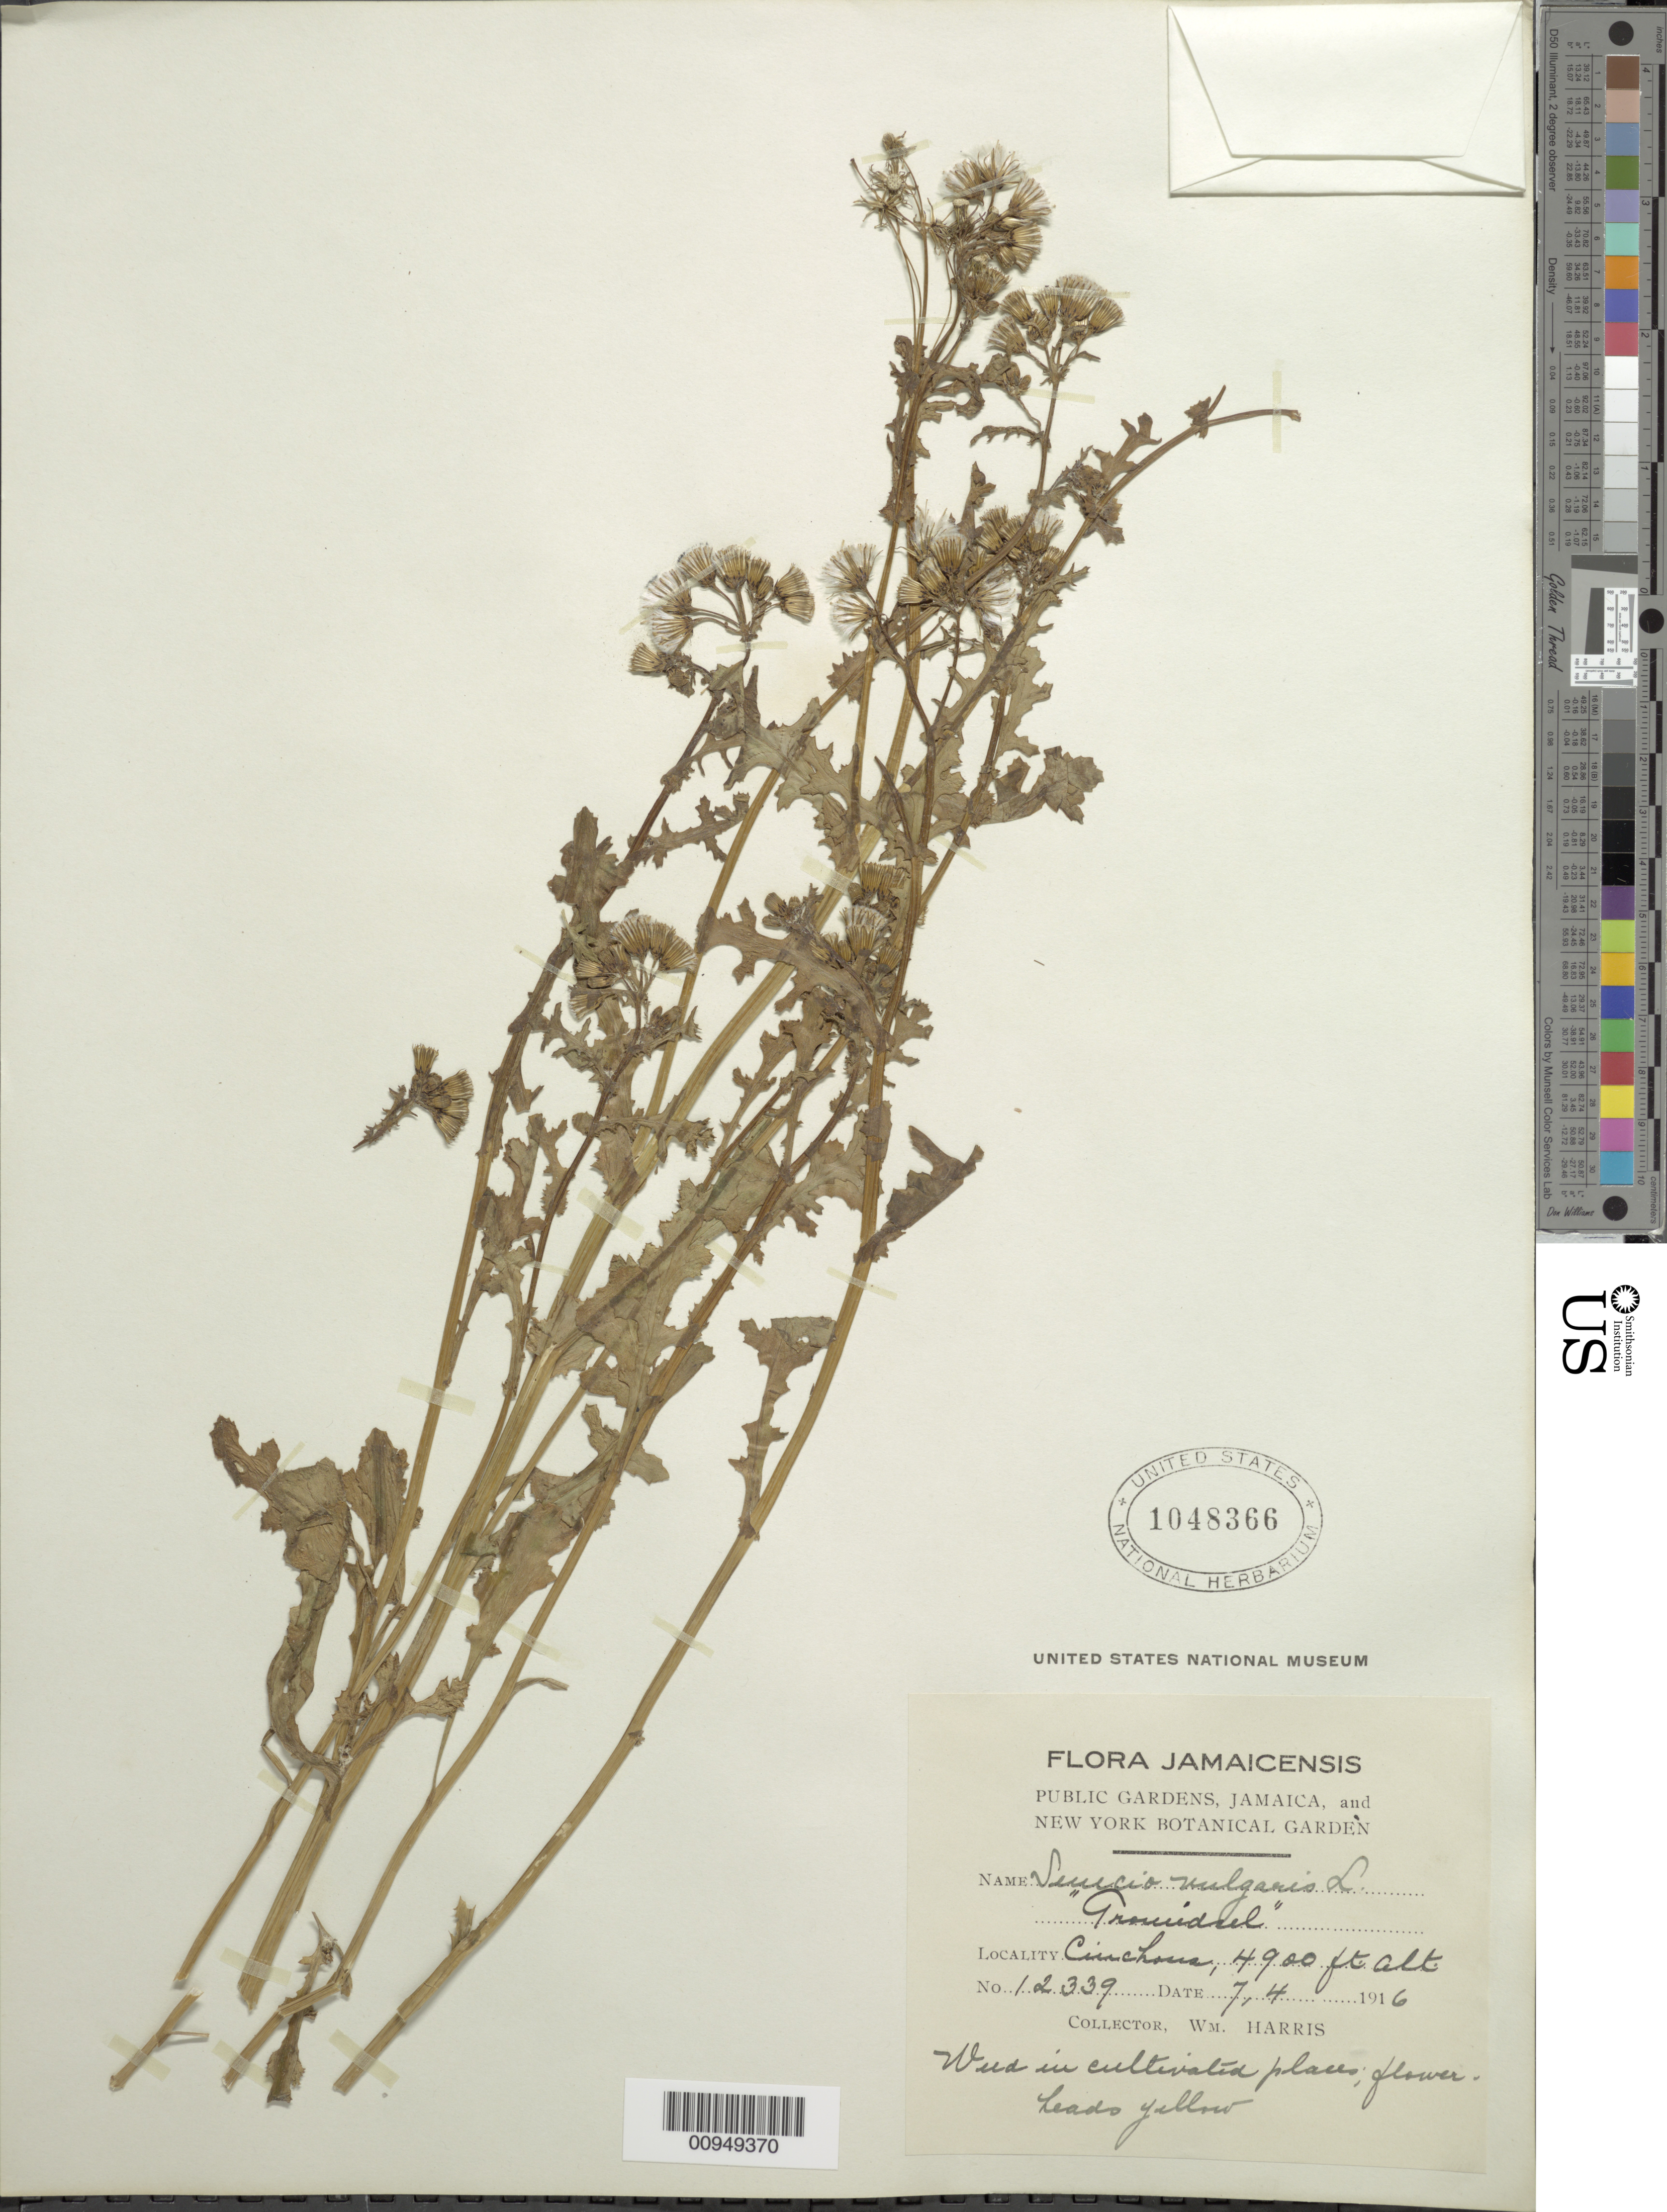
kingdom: Plantae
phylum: Tracheophyta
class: Magnoliopsida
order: Asterales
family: Asteraceae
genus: Senecio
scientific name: Senecio vulgaris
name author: L.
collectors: W. H. Harris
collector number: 12339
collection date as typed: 07 Apr 1916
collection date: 1916-04-07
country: Jamaica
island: Jamaica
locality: Cinchona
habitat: Cultivated places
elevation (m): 1494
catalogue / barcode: US 1048366